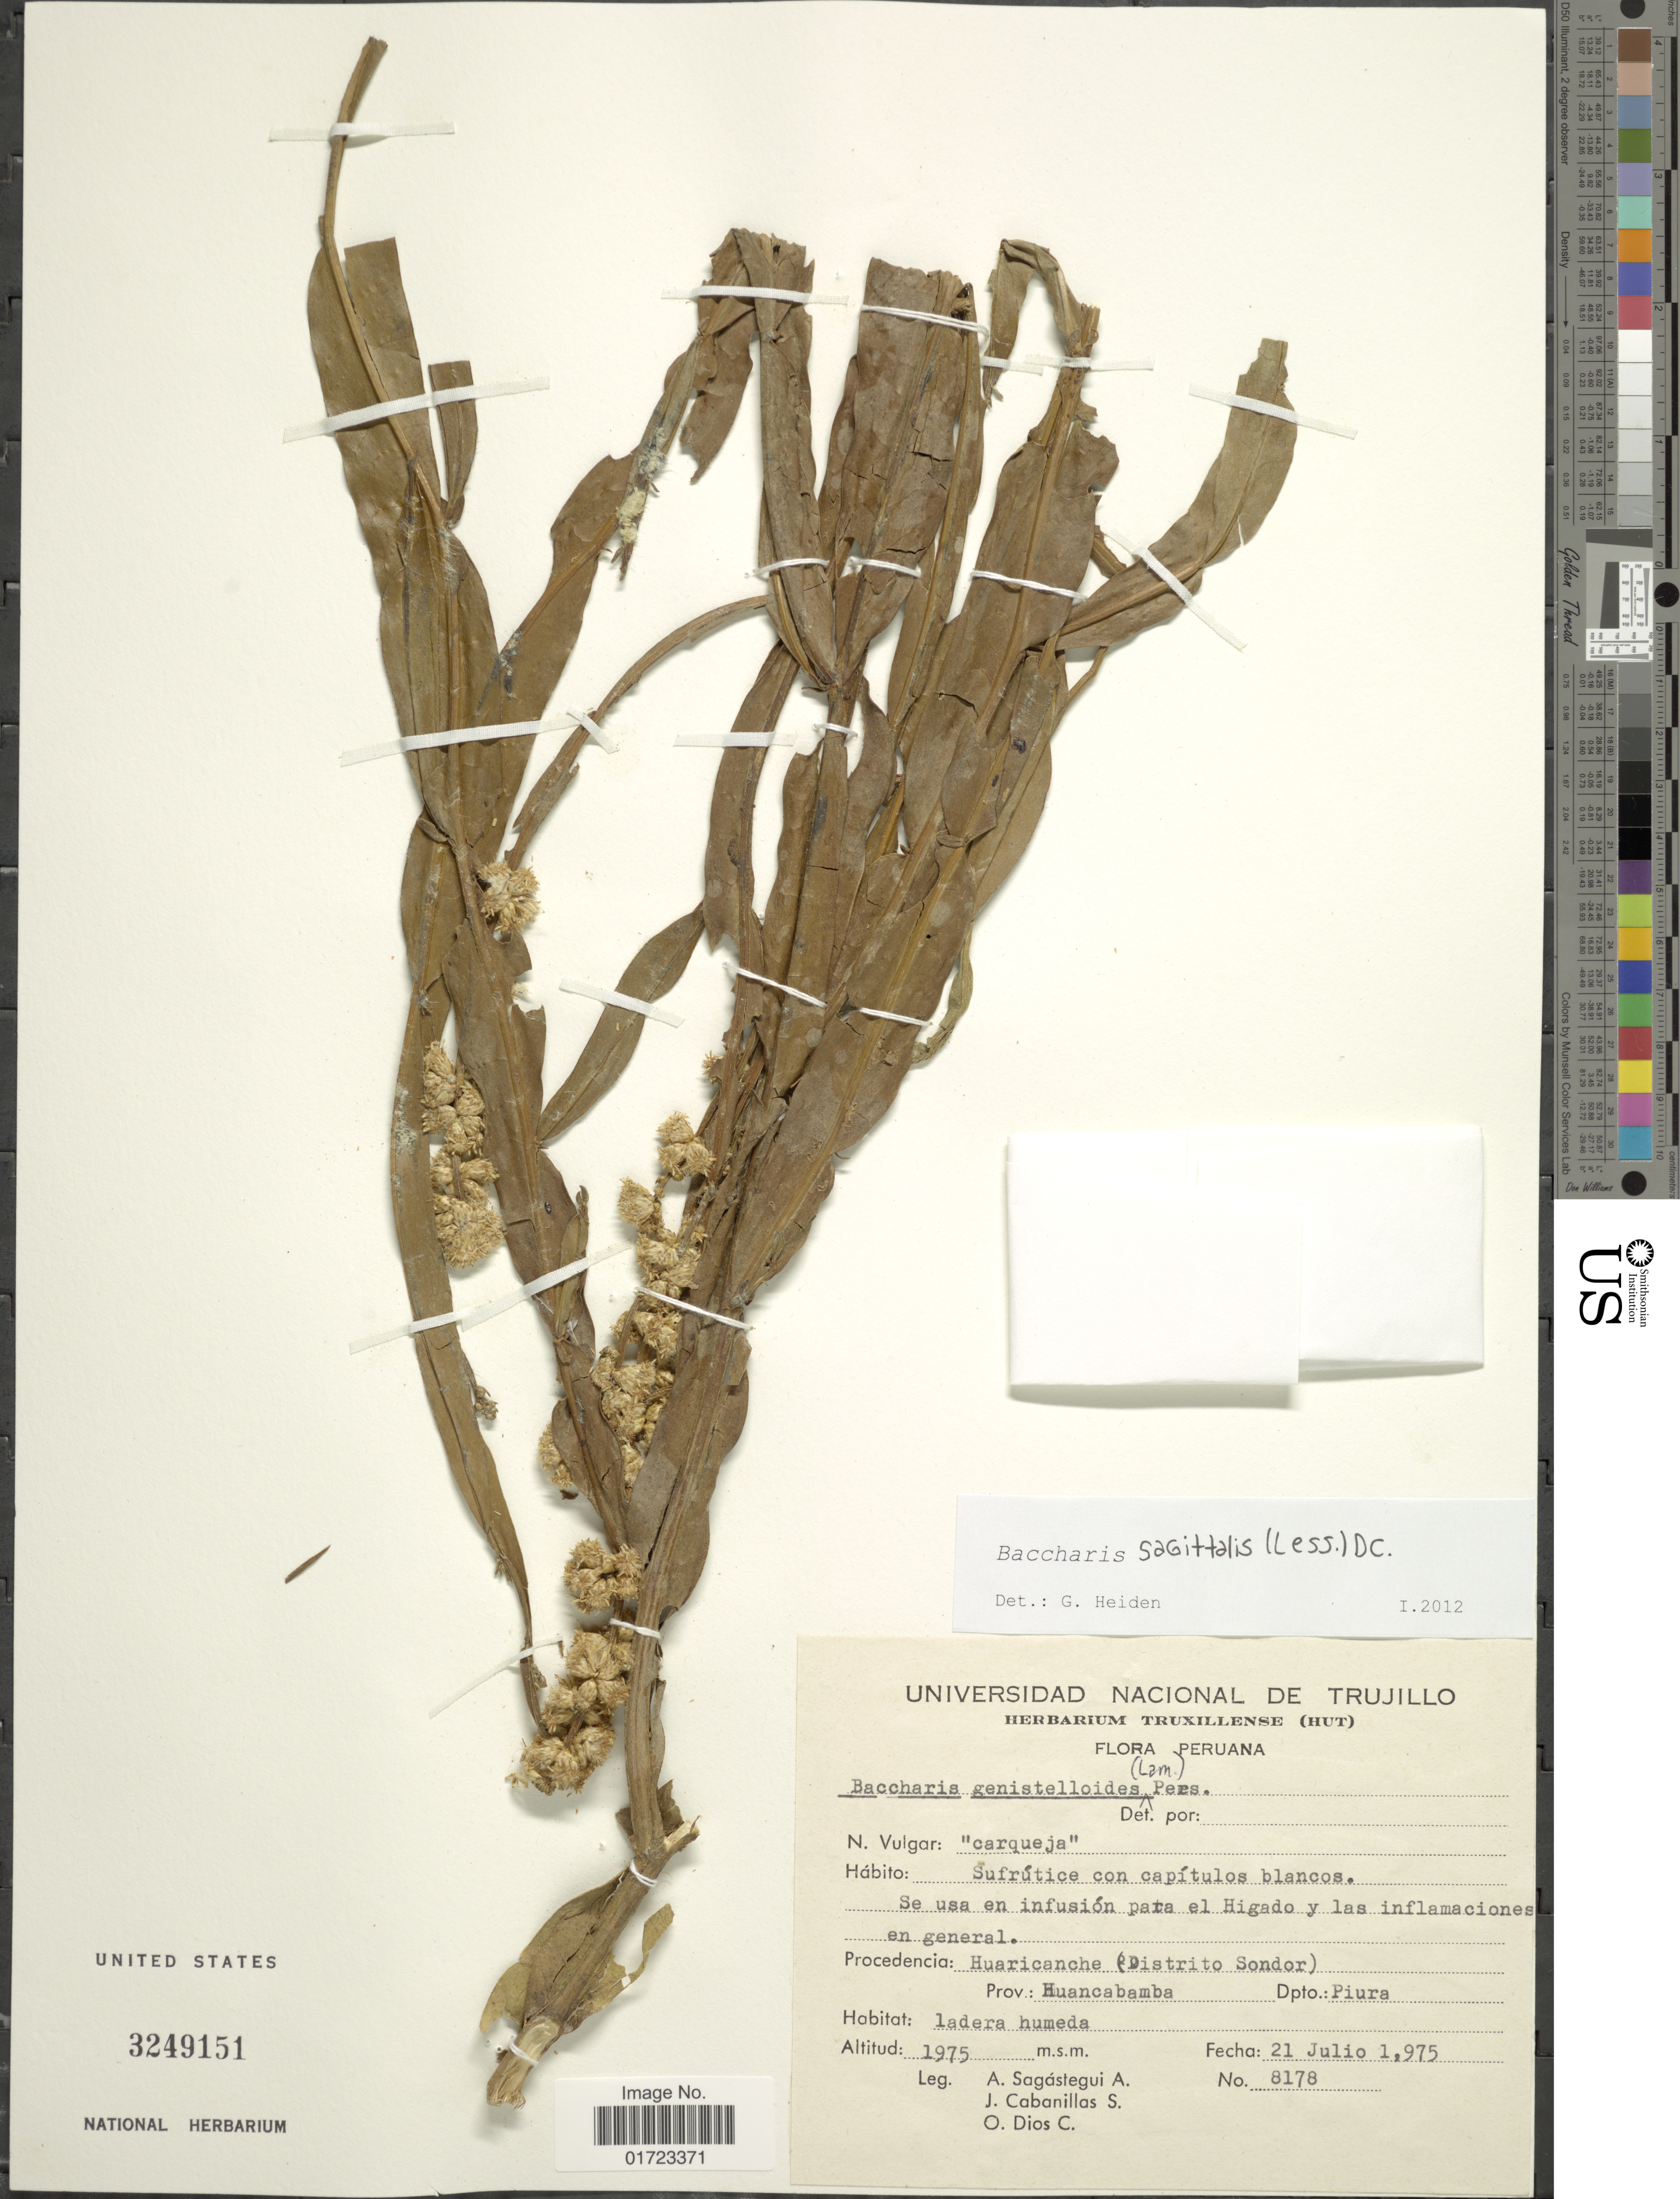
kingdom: Plantae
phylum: Tracheophyta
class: Magnoliopsida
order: Asterales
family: Asteraceae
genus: Baccharis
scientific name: Baccharis sagittalis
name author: (Less.) DC.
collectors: A. Sagástegui A., J. Cabanillas S. & O. Dios C.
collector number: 8178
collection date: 1975-07-21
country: Peru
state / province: Piura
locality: Huaricanche (Distrito Sondor), Prov.: Huancabamba. Dpto. Piura.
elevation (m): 1975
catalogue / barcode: US 3249151